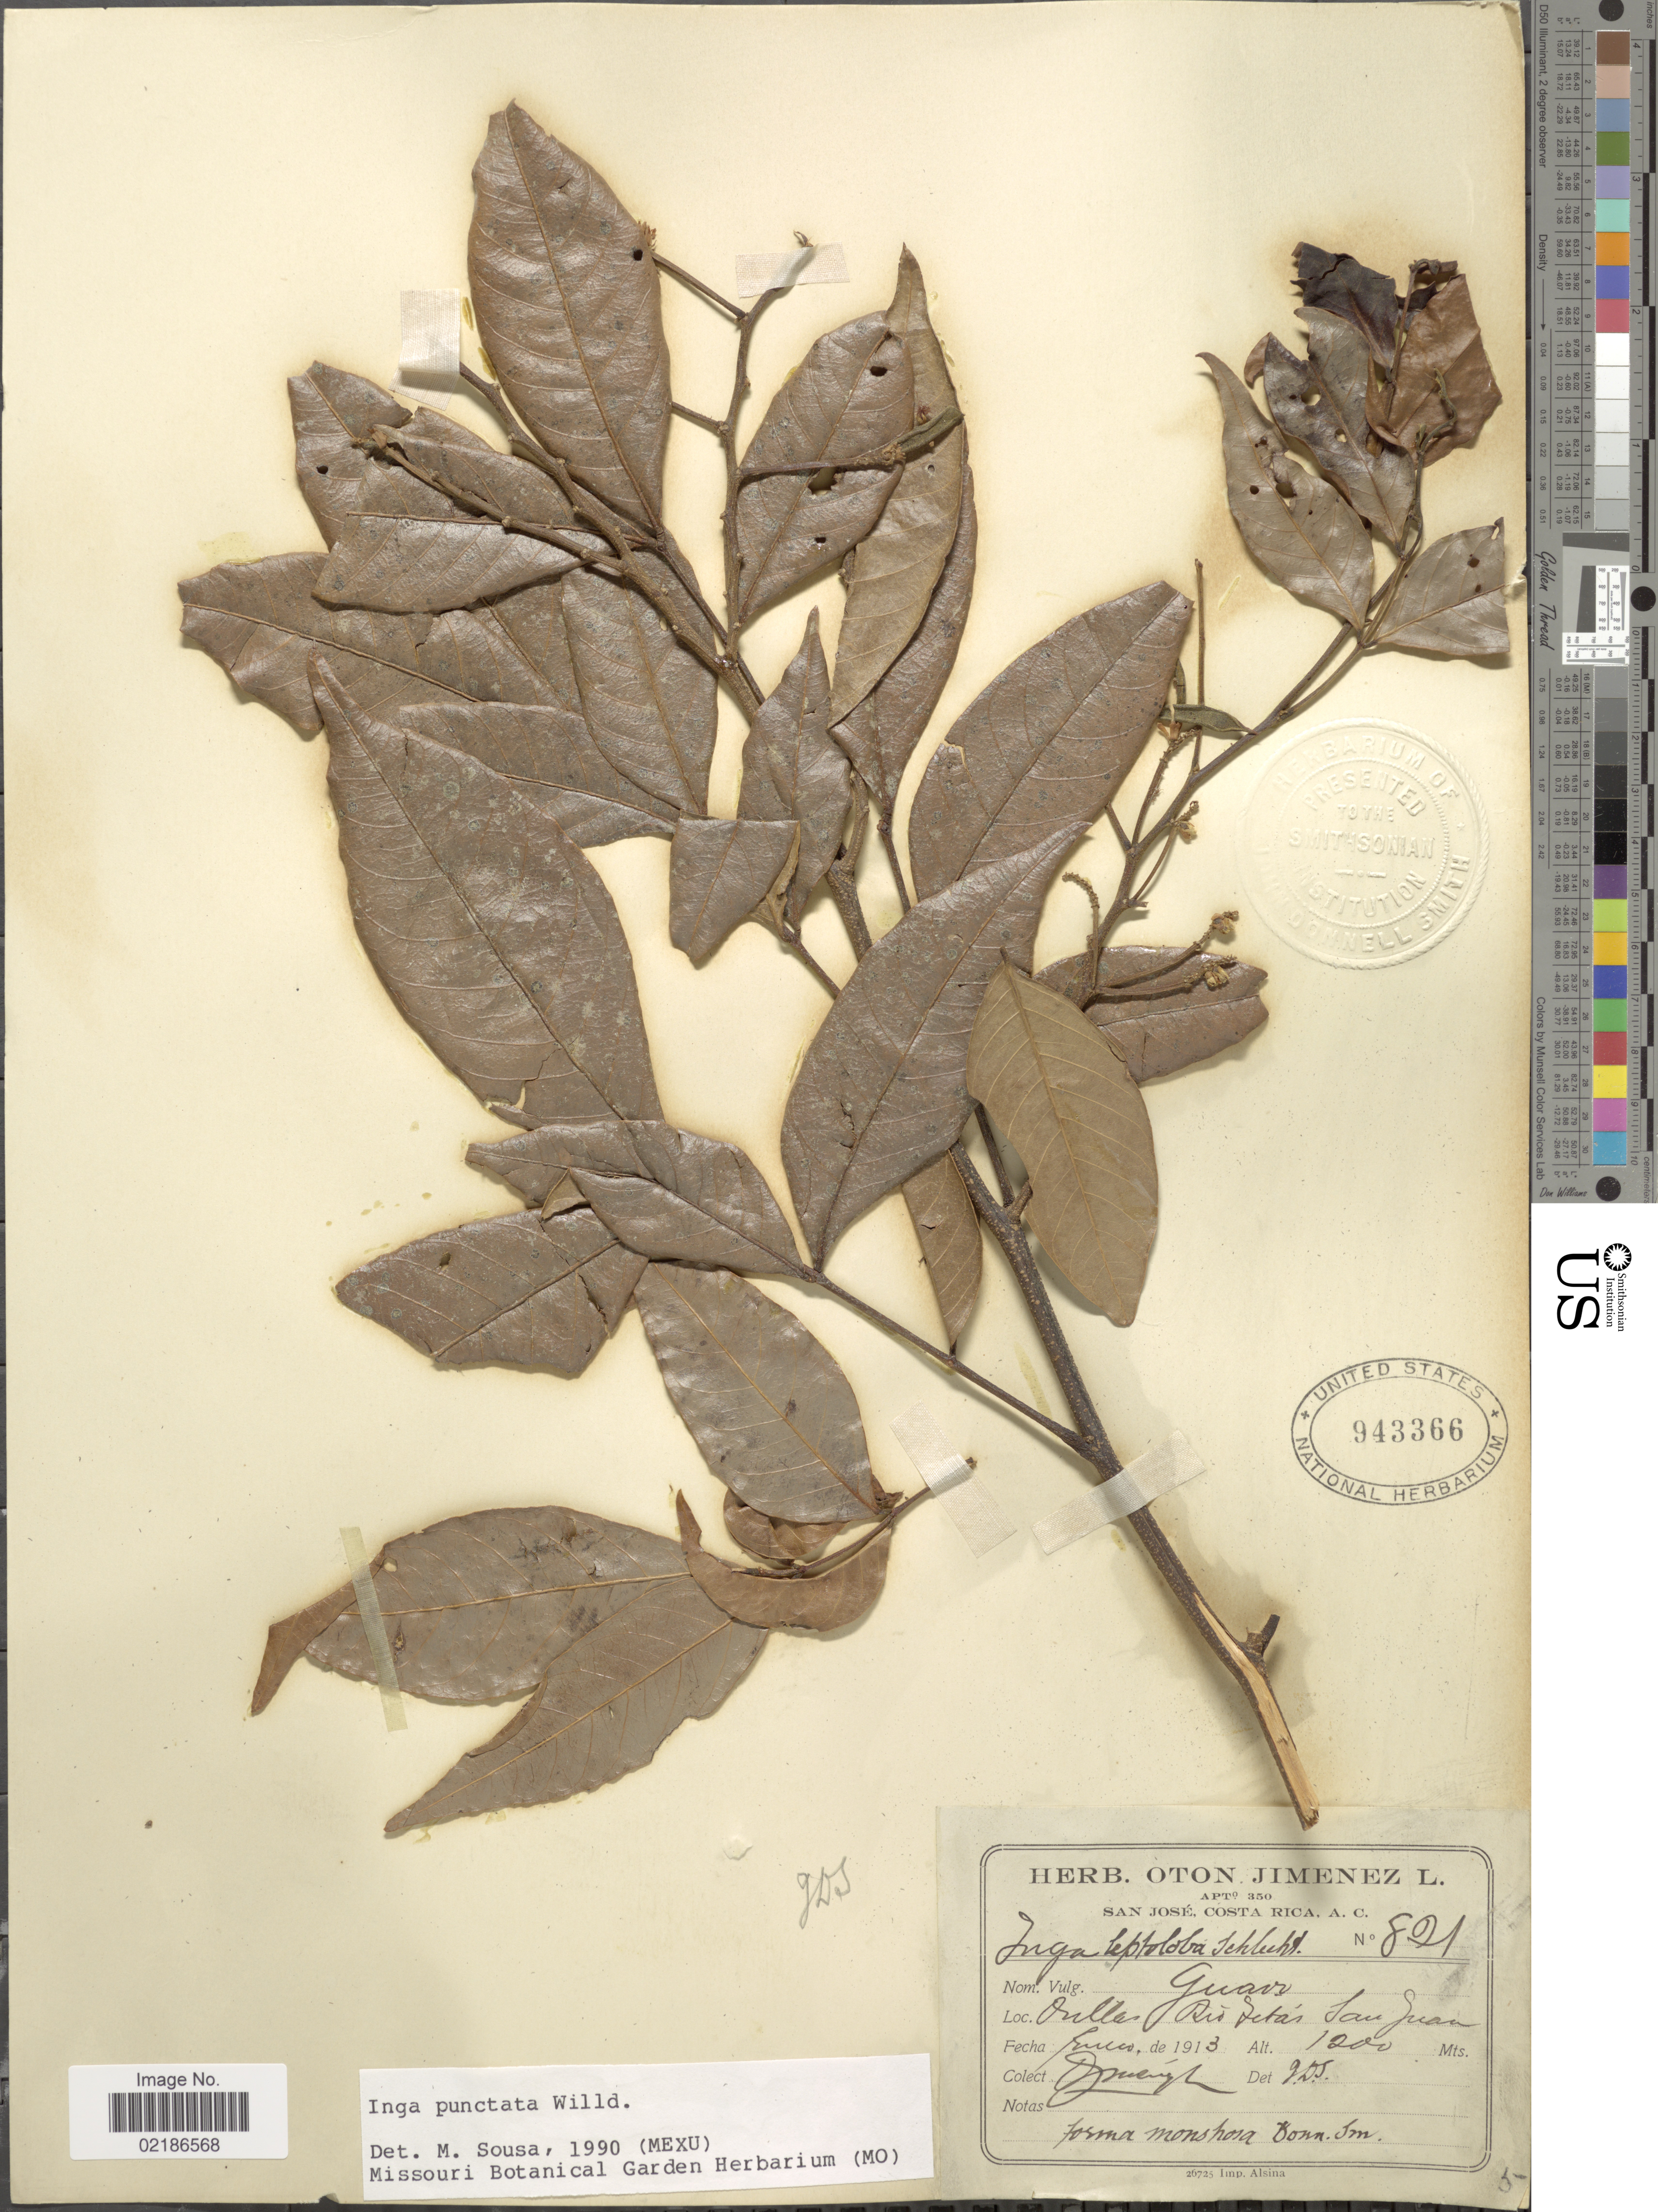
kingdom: Plantae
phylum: Tracheophyta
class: Magnoliopsida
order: Fabales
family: Fabaceae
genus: Inga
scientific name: Inga punctata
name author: Willd.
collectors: O. Jiménez L.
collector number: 821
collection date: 1913-01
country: Costa Rica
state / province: San José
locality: Orillas Río Tibás, San Juan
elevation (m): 1200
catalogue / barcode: US 943366